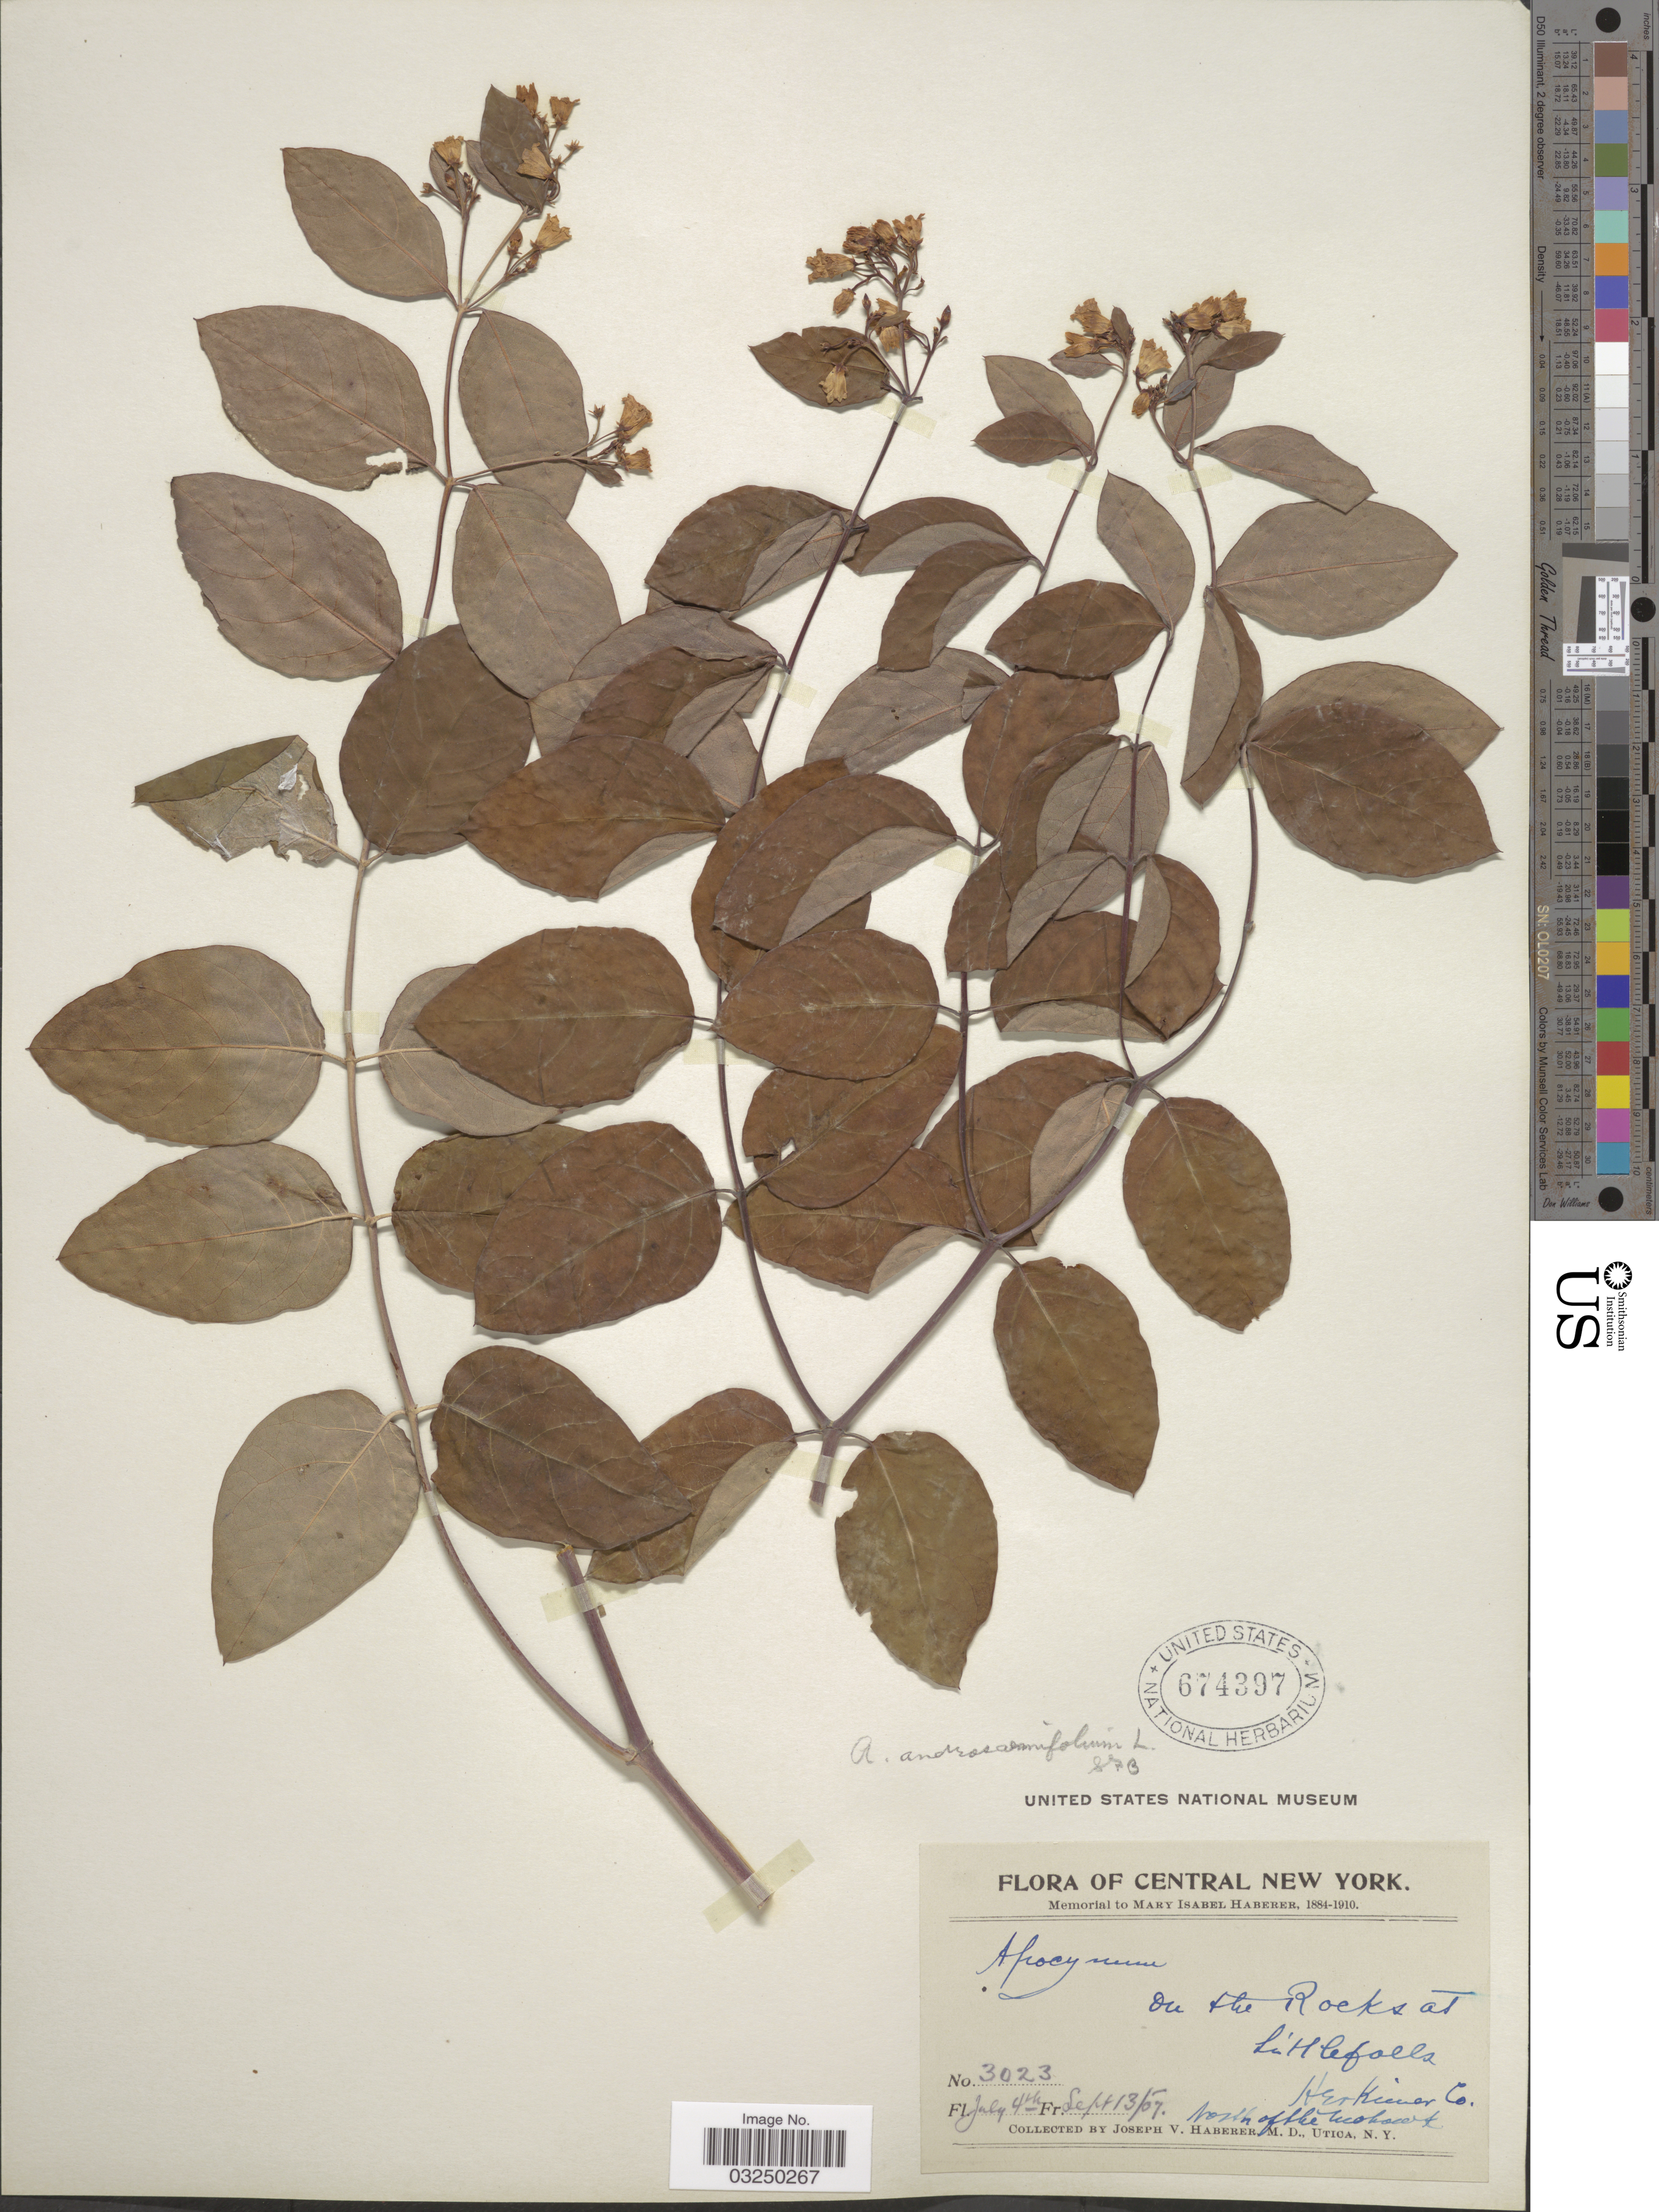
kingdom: Plantae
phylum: Tracheophyta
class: Magnoliopsida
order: Gentianales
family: Apocynaceae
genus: Apocynum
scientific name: Apocynum sp.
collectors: J. V. Haberer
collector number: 3023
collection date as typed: Transcribed d/m/y: 4/7/7 to 13/9/7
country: United States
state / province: New York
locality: Central New York. On the Rocks at Littlefalls, Herkimer Co. North of the Mohawk.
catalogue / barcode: US 674397